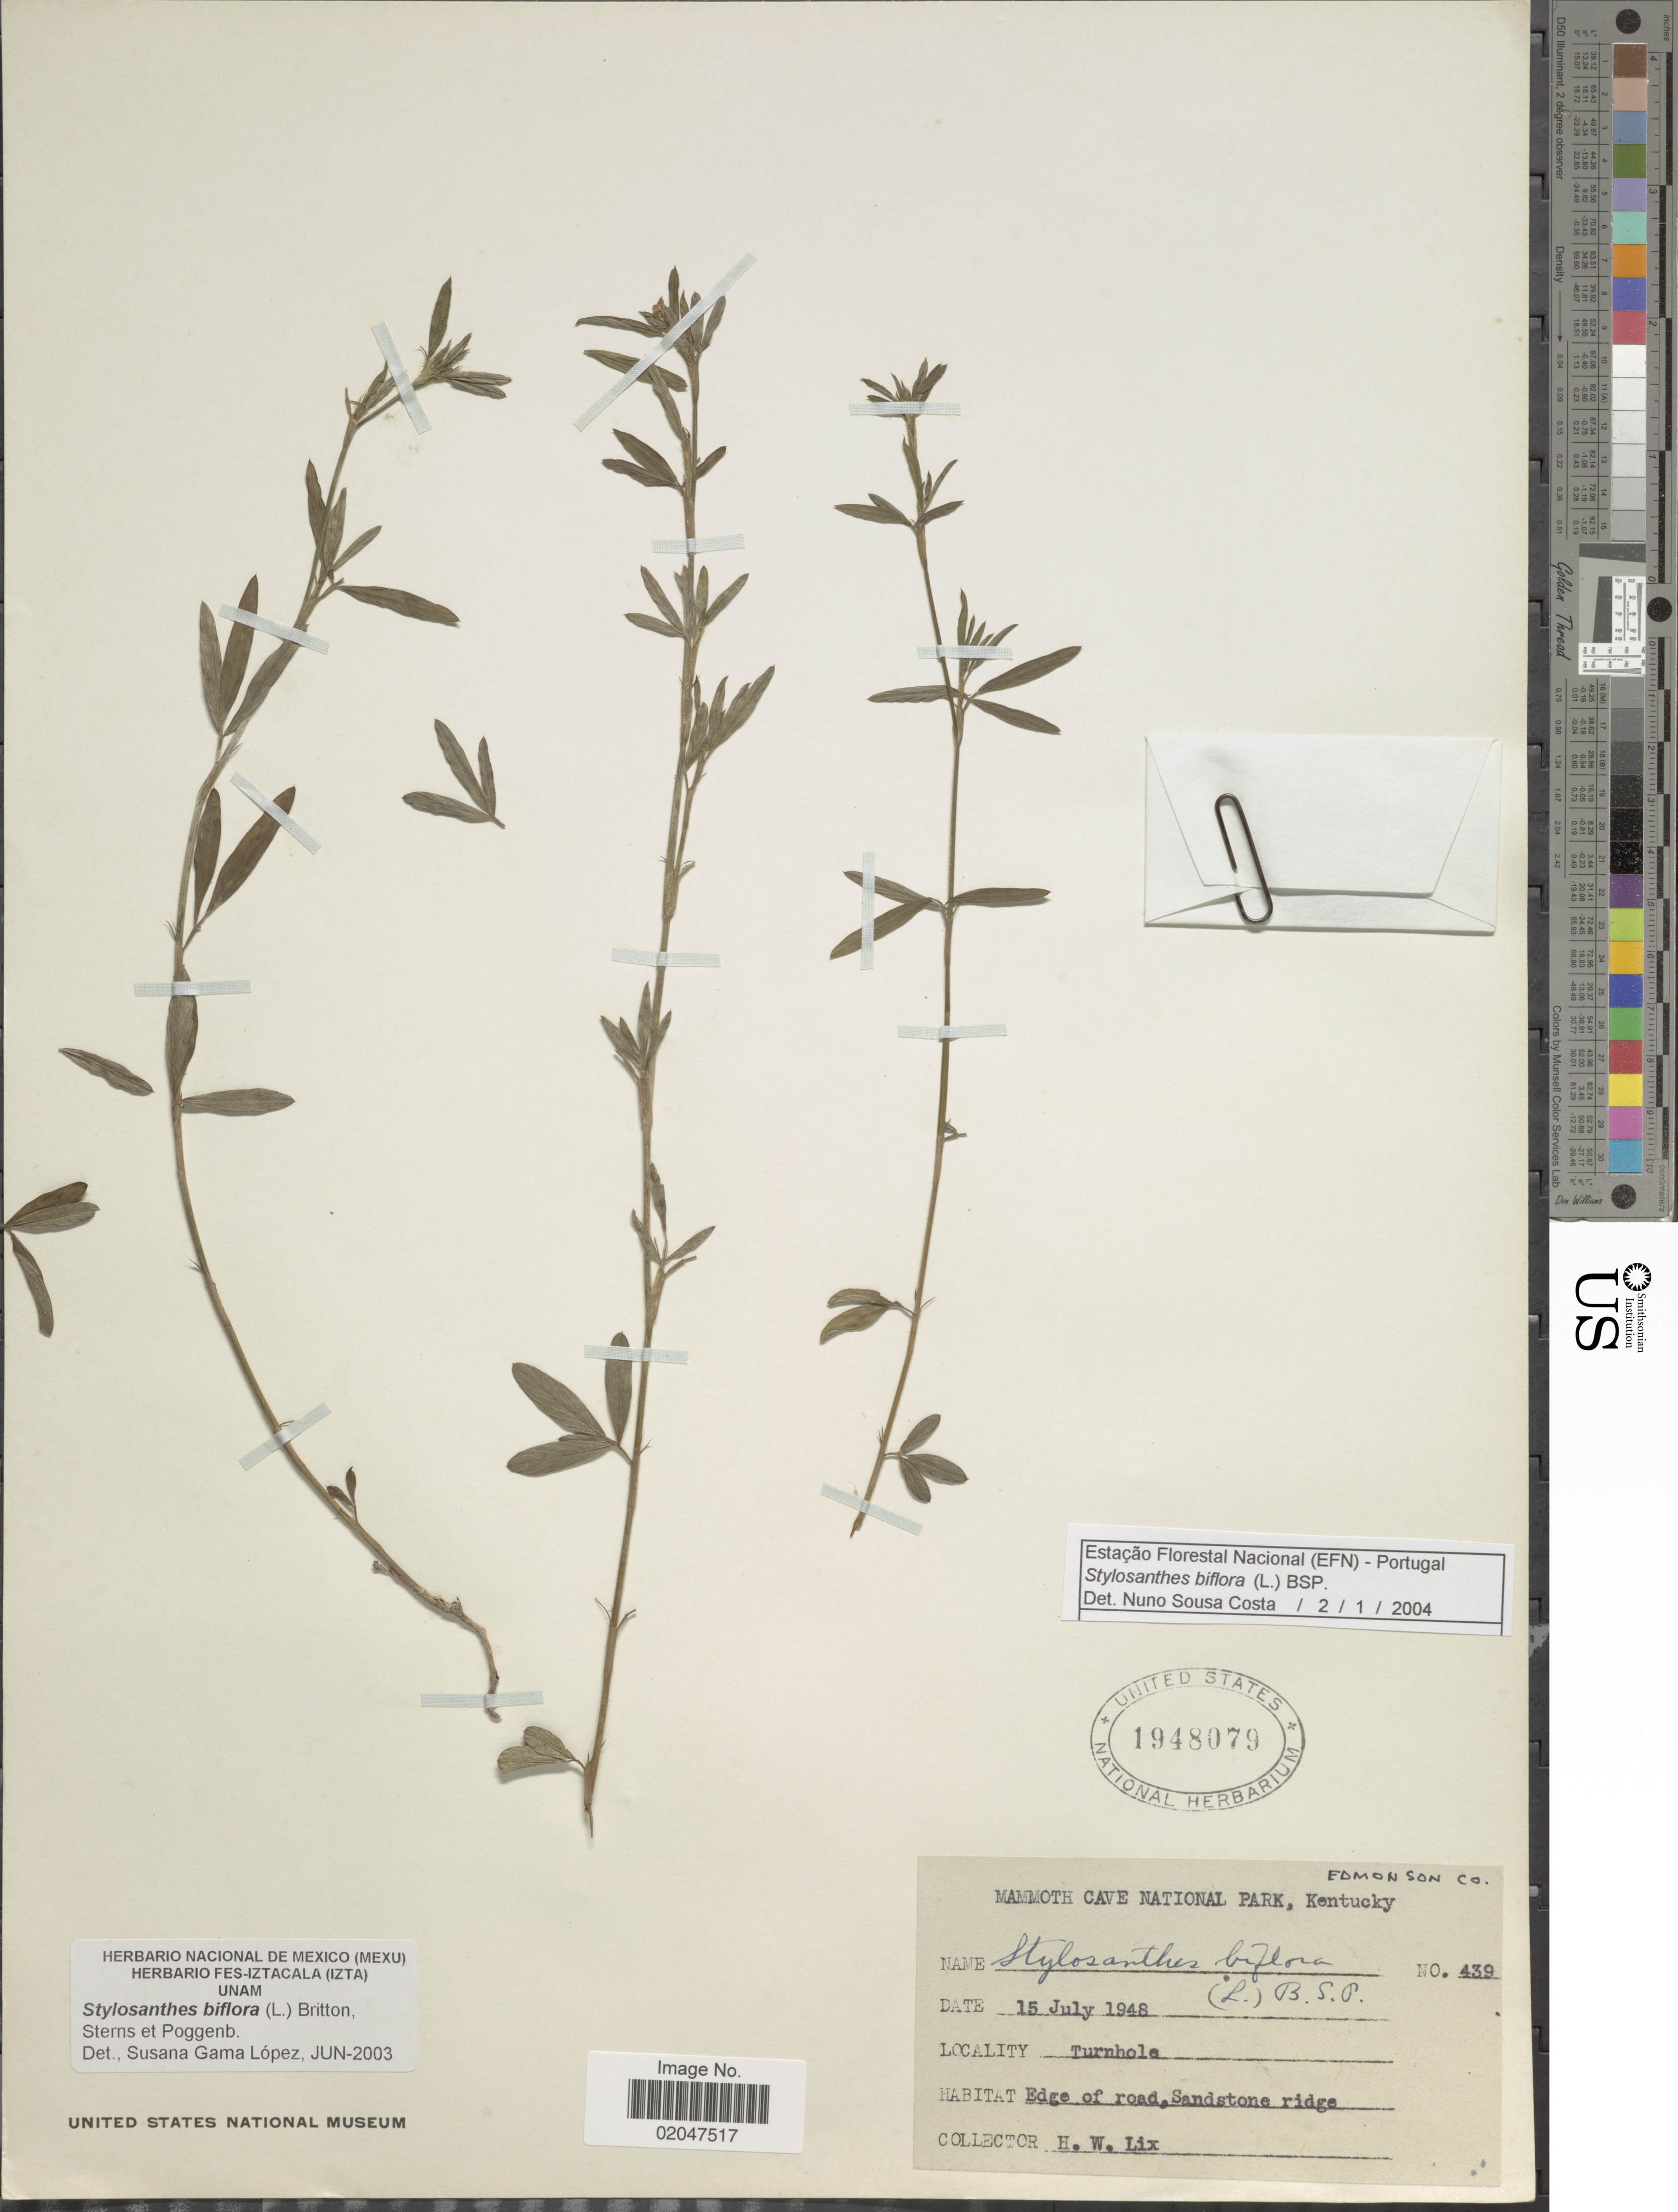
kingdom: Plantae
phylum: Tracheophyta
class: Magnoliopsida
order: Fabales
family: Fabaceae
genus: Stylosanthes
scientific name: Stylosanthes biflora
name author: (L.) Britton et al.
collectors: H. W. Lix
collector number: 439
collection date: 1948-07-15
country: United States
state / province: Kentucky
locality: Mammoth Cave National Park. Edmunson Co. Turnhole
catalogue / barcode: US 1948079